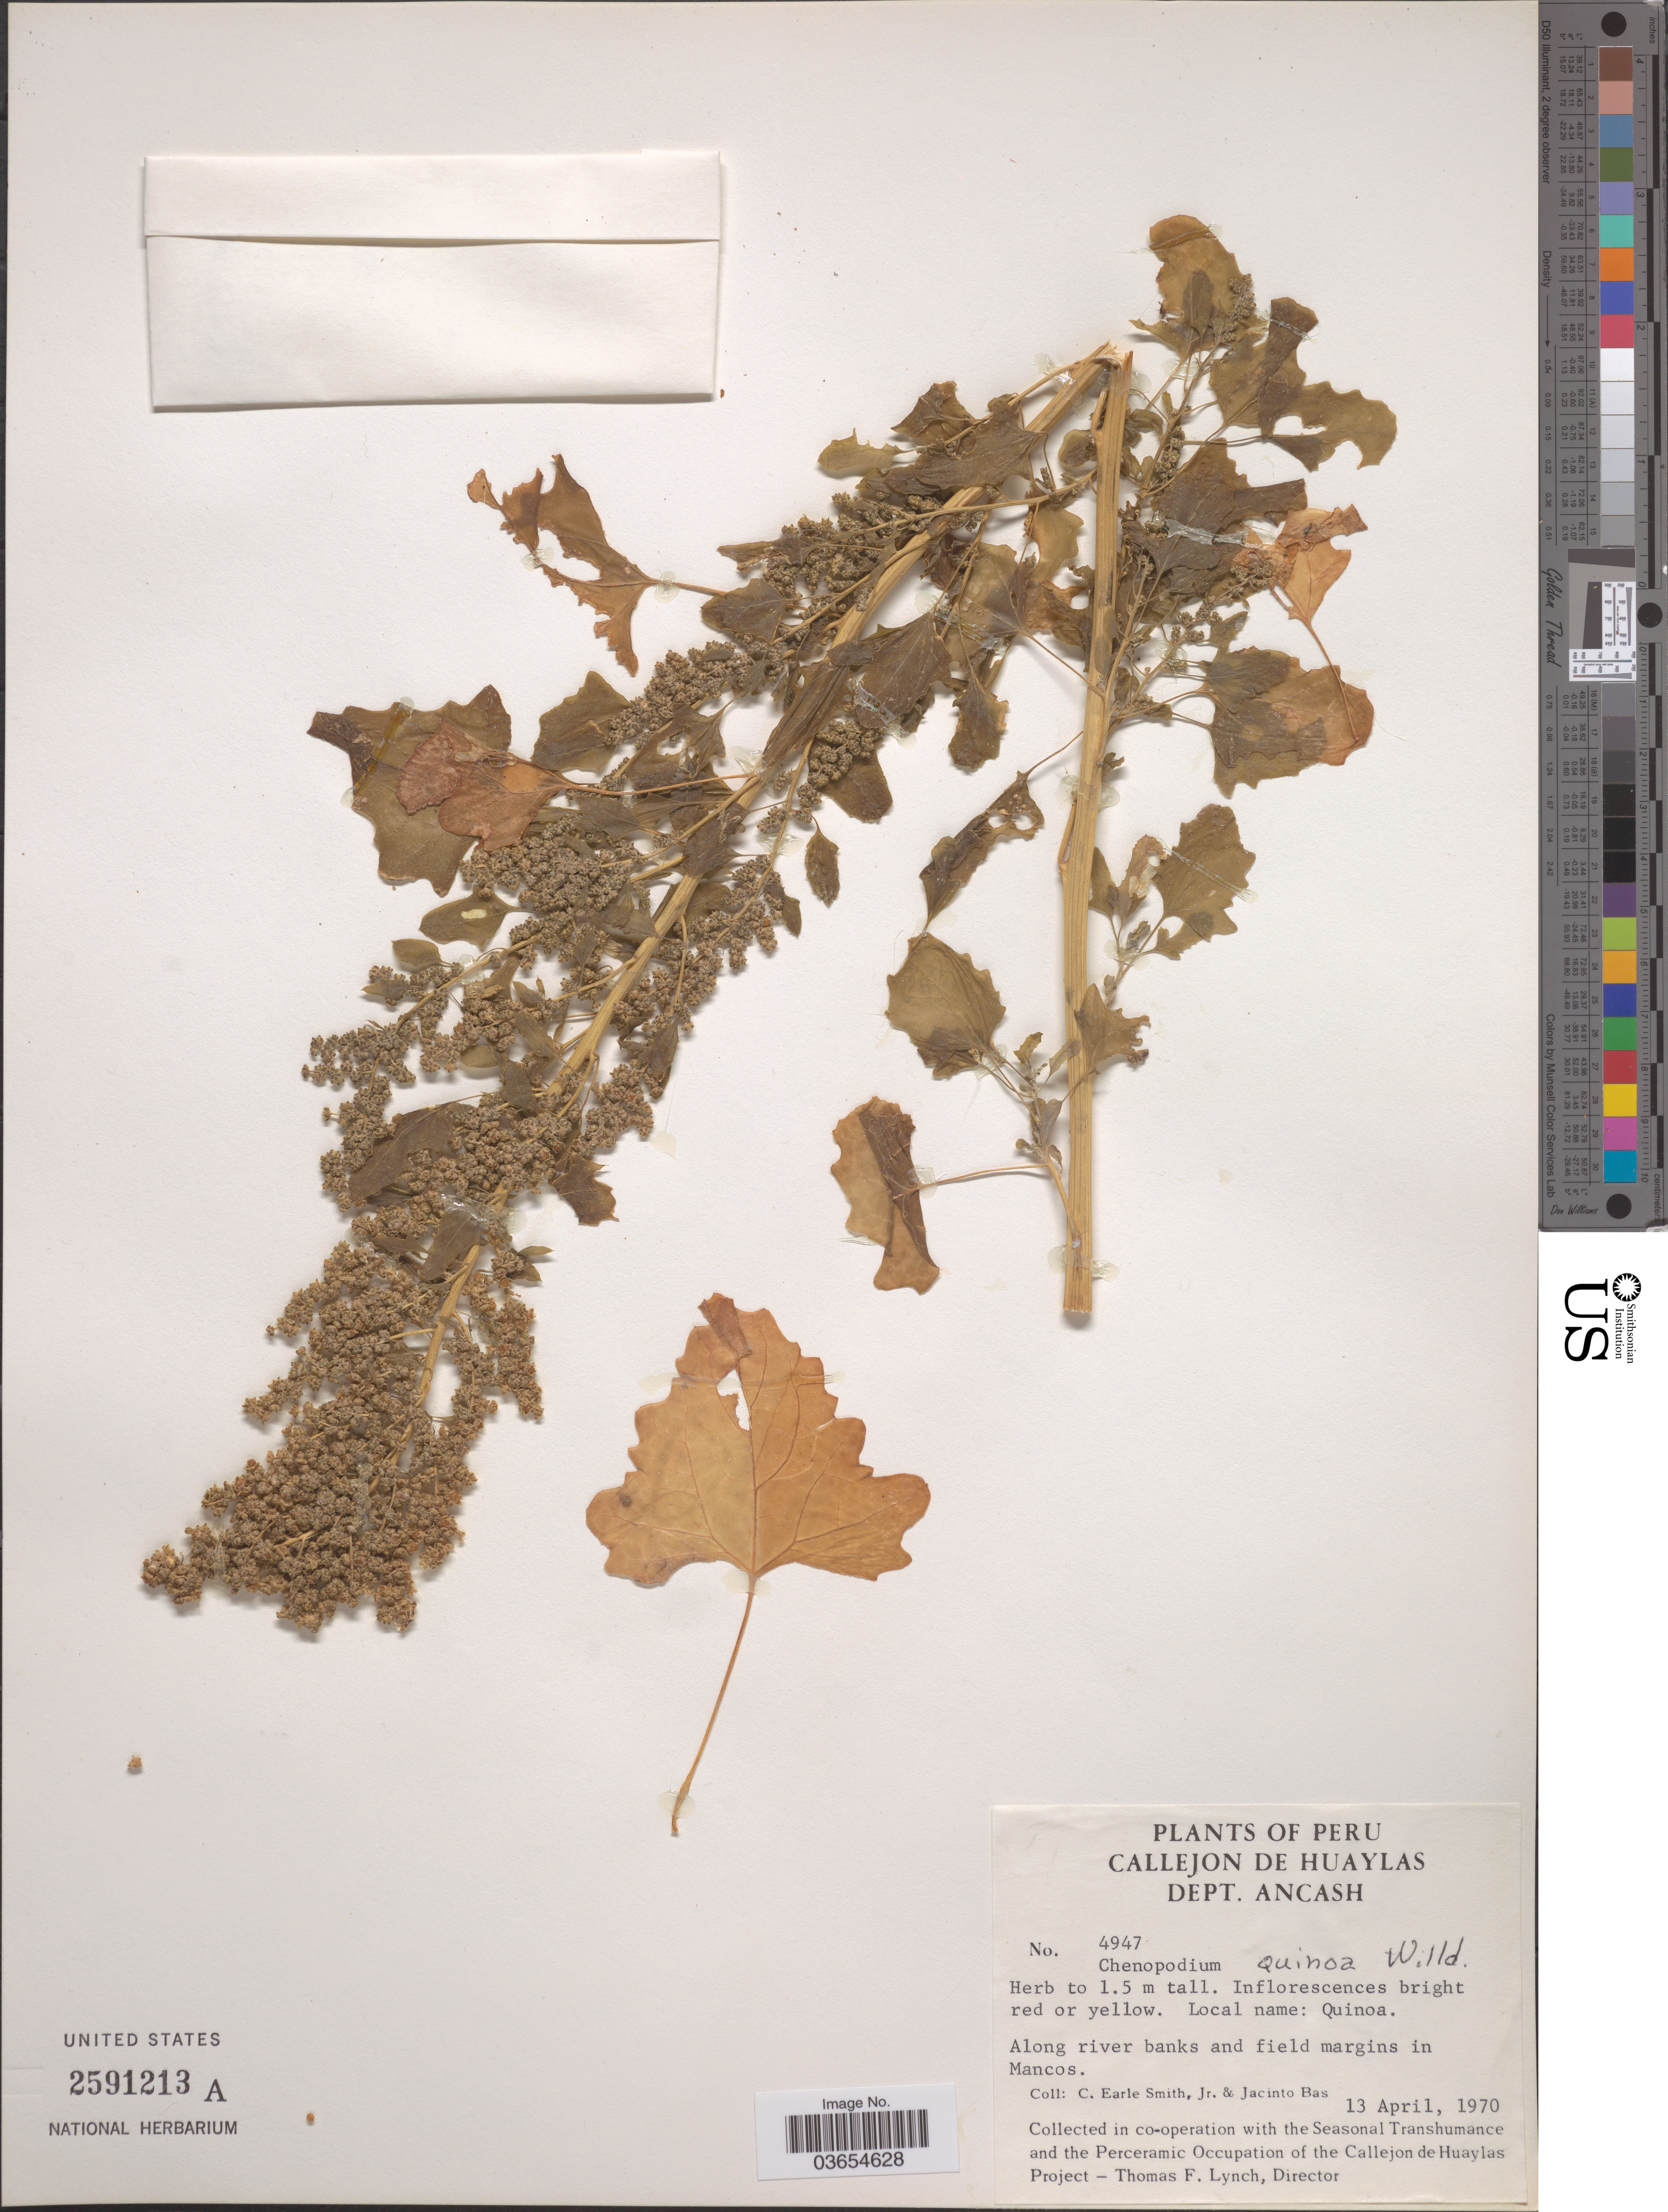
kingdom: Plantae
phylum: Tracheophyta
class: Magnoliopsida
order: Caryophyllales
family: Amaranthaceae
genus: Chenopodium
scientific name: Chenopodium quinoa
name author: Willd.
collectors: C. E. Smith Jr. & J. Bas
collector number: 4947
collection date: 1970-04-13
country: Peru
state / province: Ancash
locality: Callejon de Huaylas. Dept. Ancash. Along river banks and field margins in Mancos.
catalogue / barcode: US 2591213A